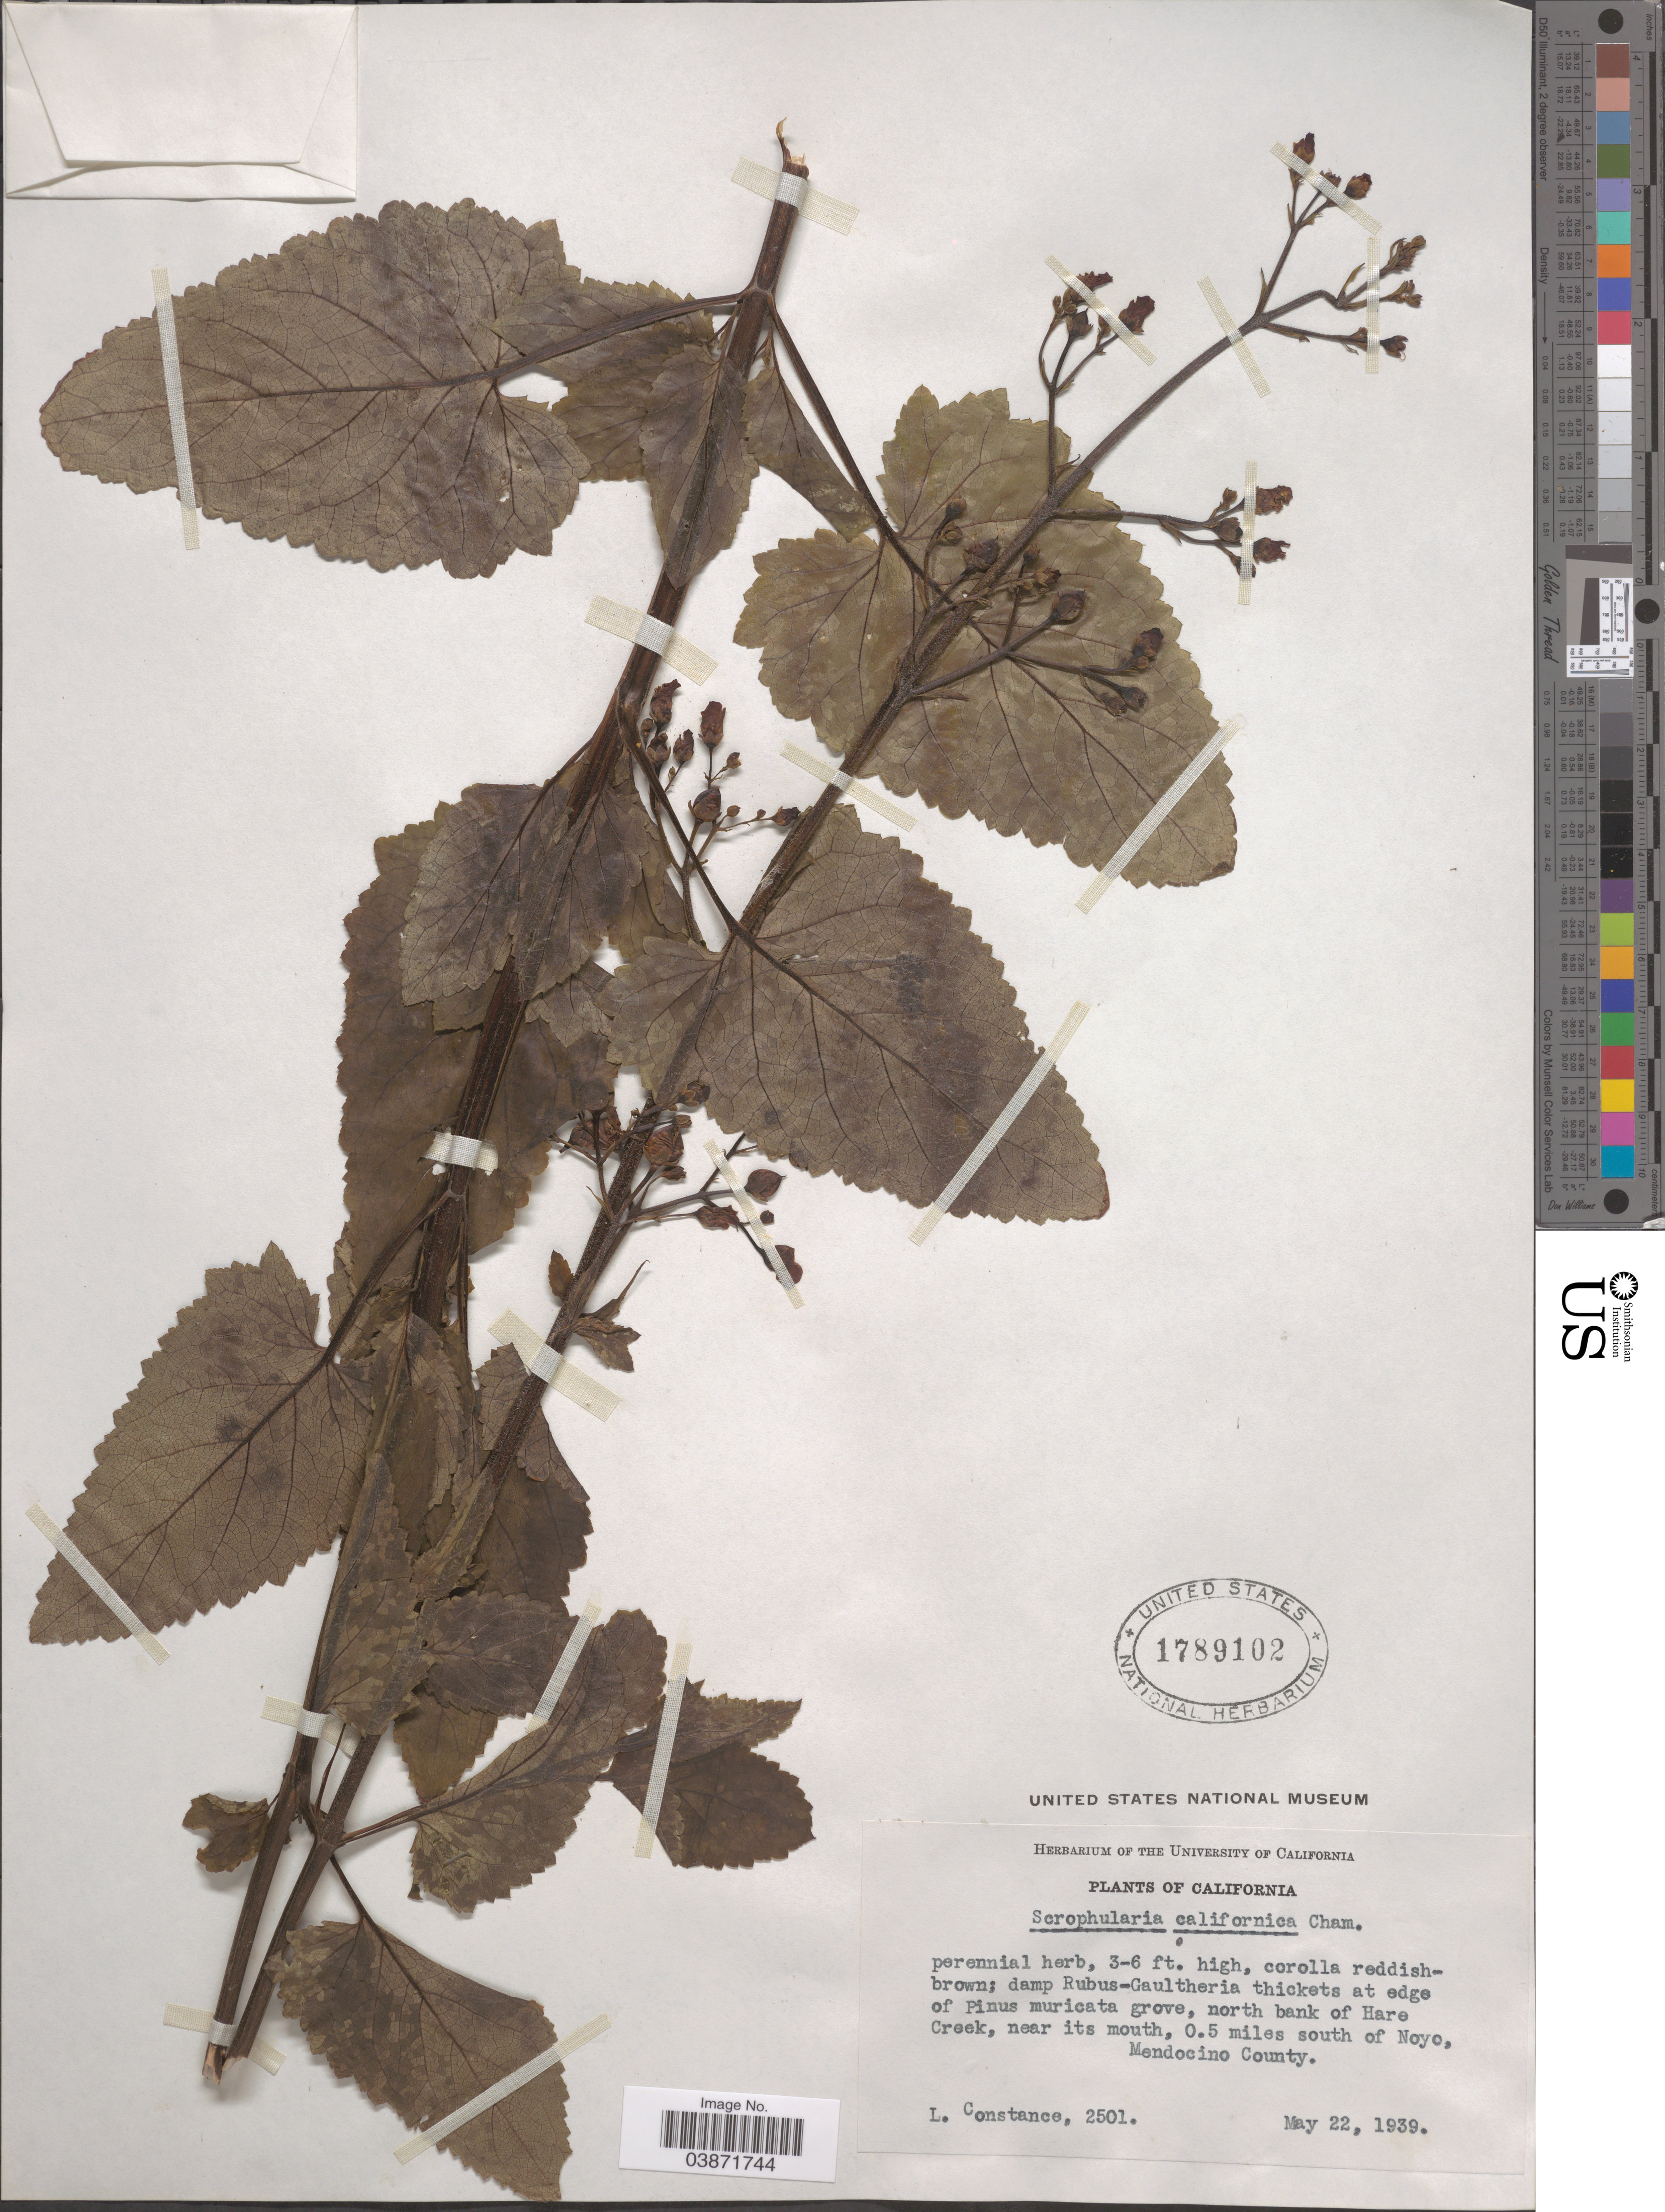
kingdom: Plantae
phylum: Tracheophyta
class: Magnoliopsida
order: Lamiales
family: Scrophulariaceae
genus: Scrophularia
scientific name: Scrophularia californica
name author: Cham. & Schltdl.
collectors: L. Constance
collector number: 2501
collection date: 1939-05-22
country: United States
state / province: California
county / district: Mendocino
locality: North bank of Hare Creek, near its mouth, 0.5 miles south of Noyo, Mendocino County.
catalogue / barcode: US 1789102